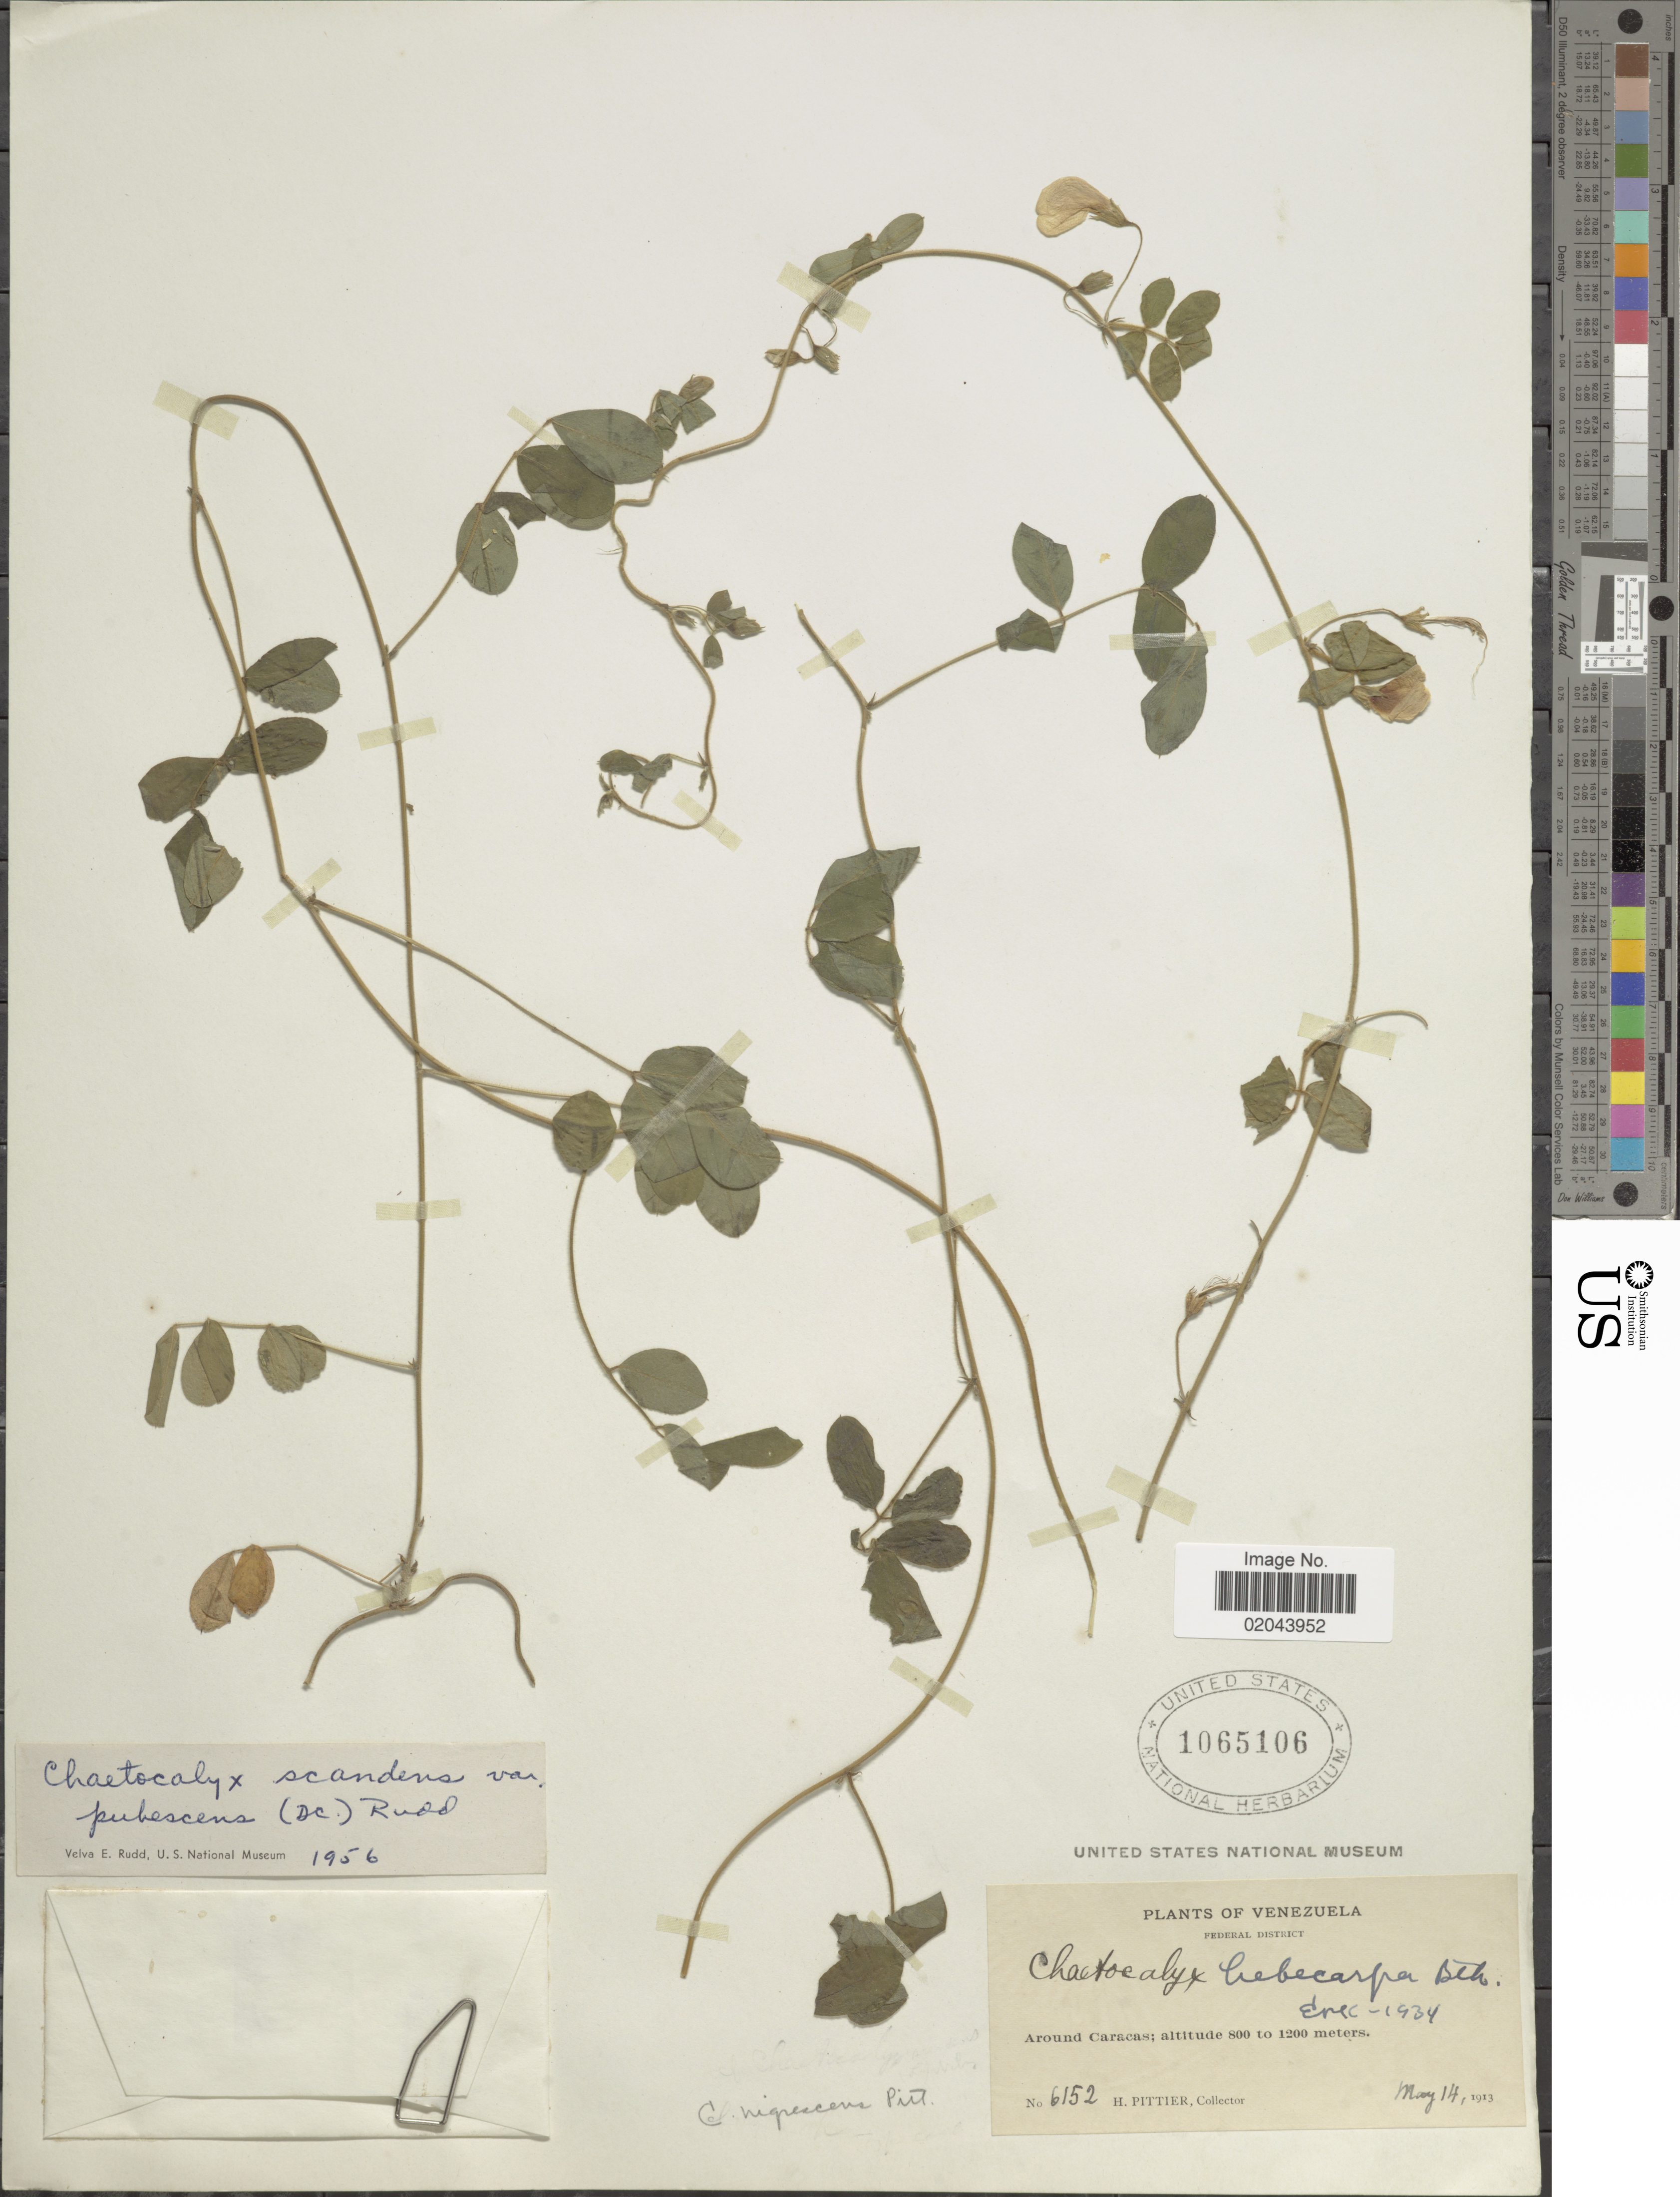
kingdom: Plantae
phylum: Tracheophyta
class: Magnoliopsida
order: Fabales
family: Fabaceae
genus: Chaetocalyx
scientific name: Chaetocalyx scandens var. pubescens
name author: (DC.) Rudd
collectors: H. F. Pittier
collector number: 6152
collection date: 1913-05-14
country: Venezuela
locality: Federal District, Around Caracas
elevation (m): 800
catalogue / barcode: US 1065106